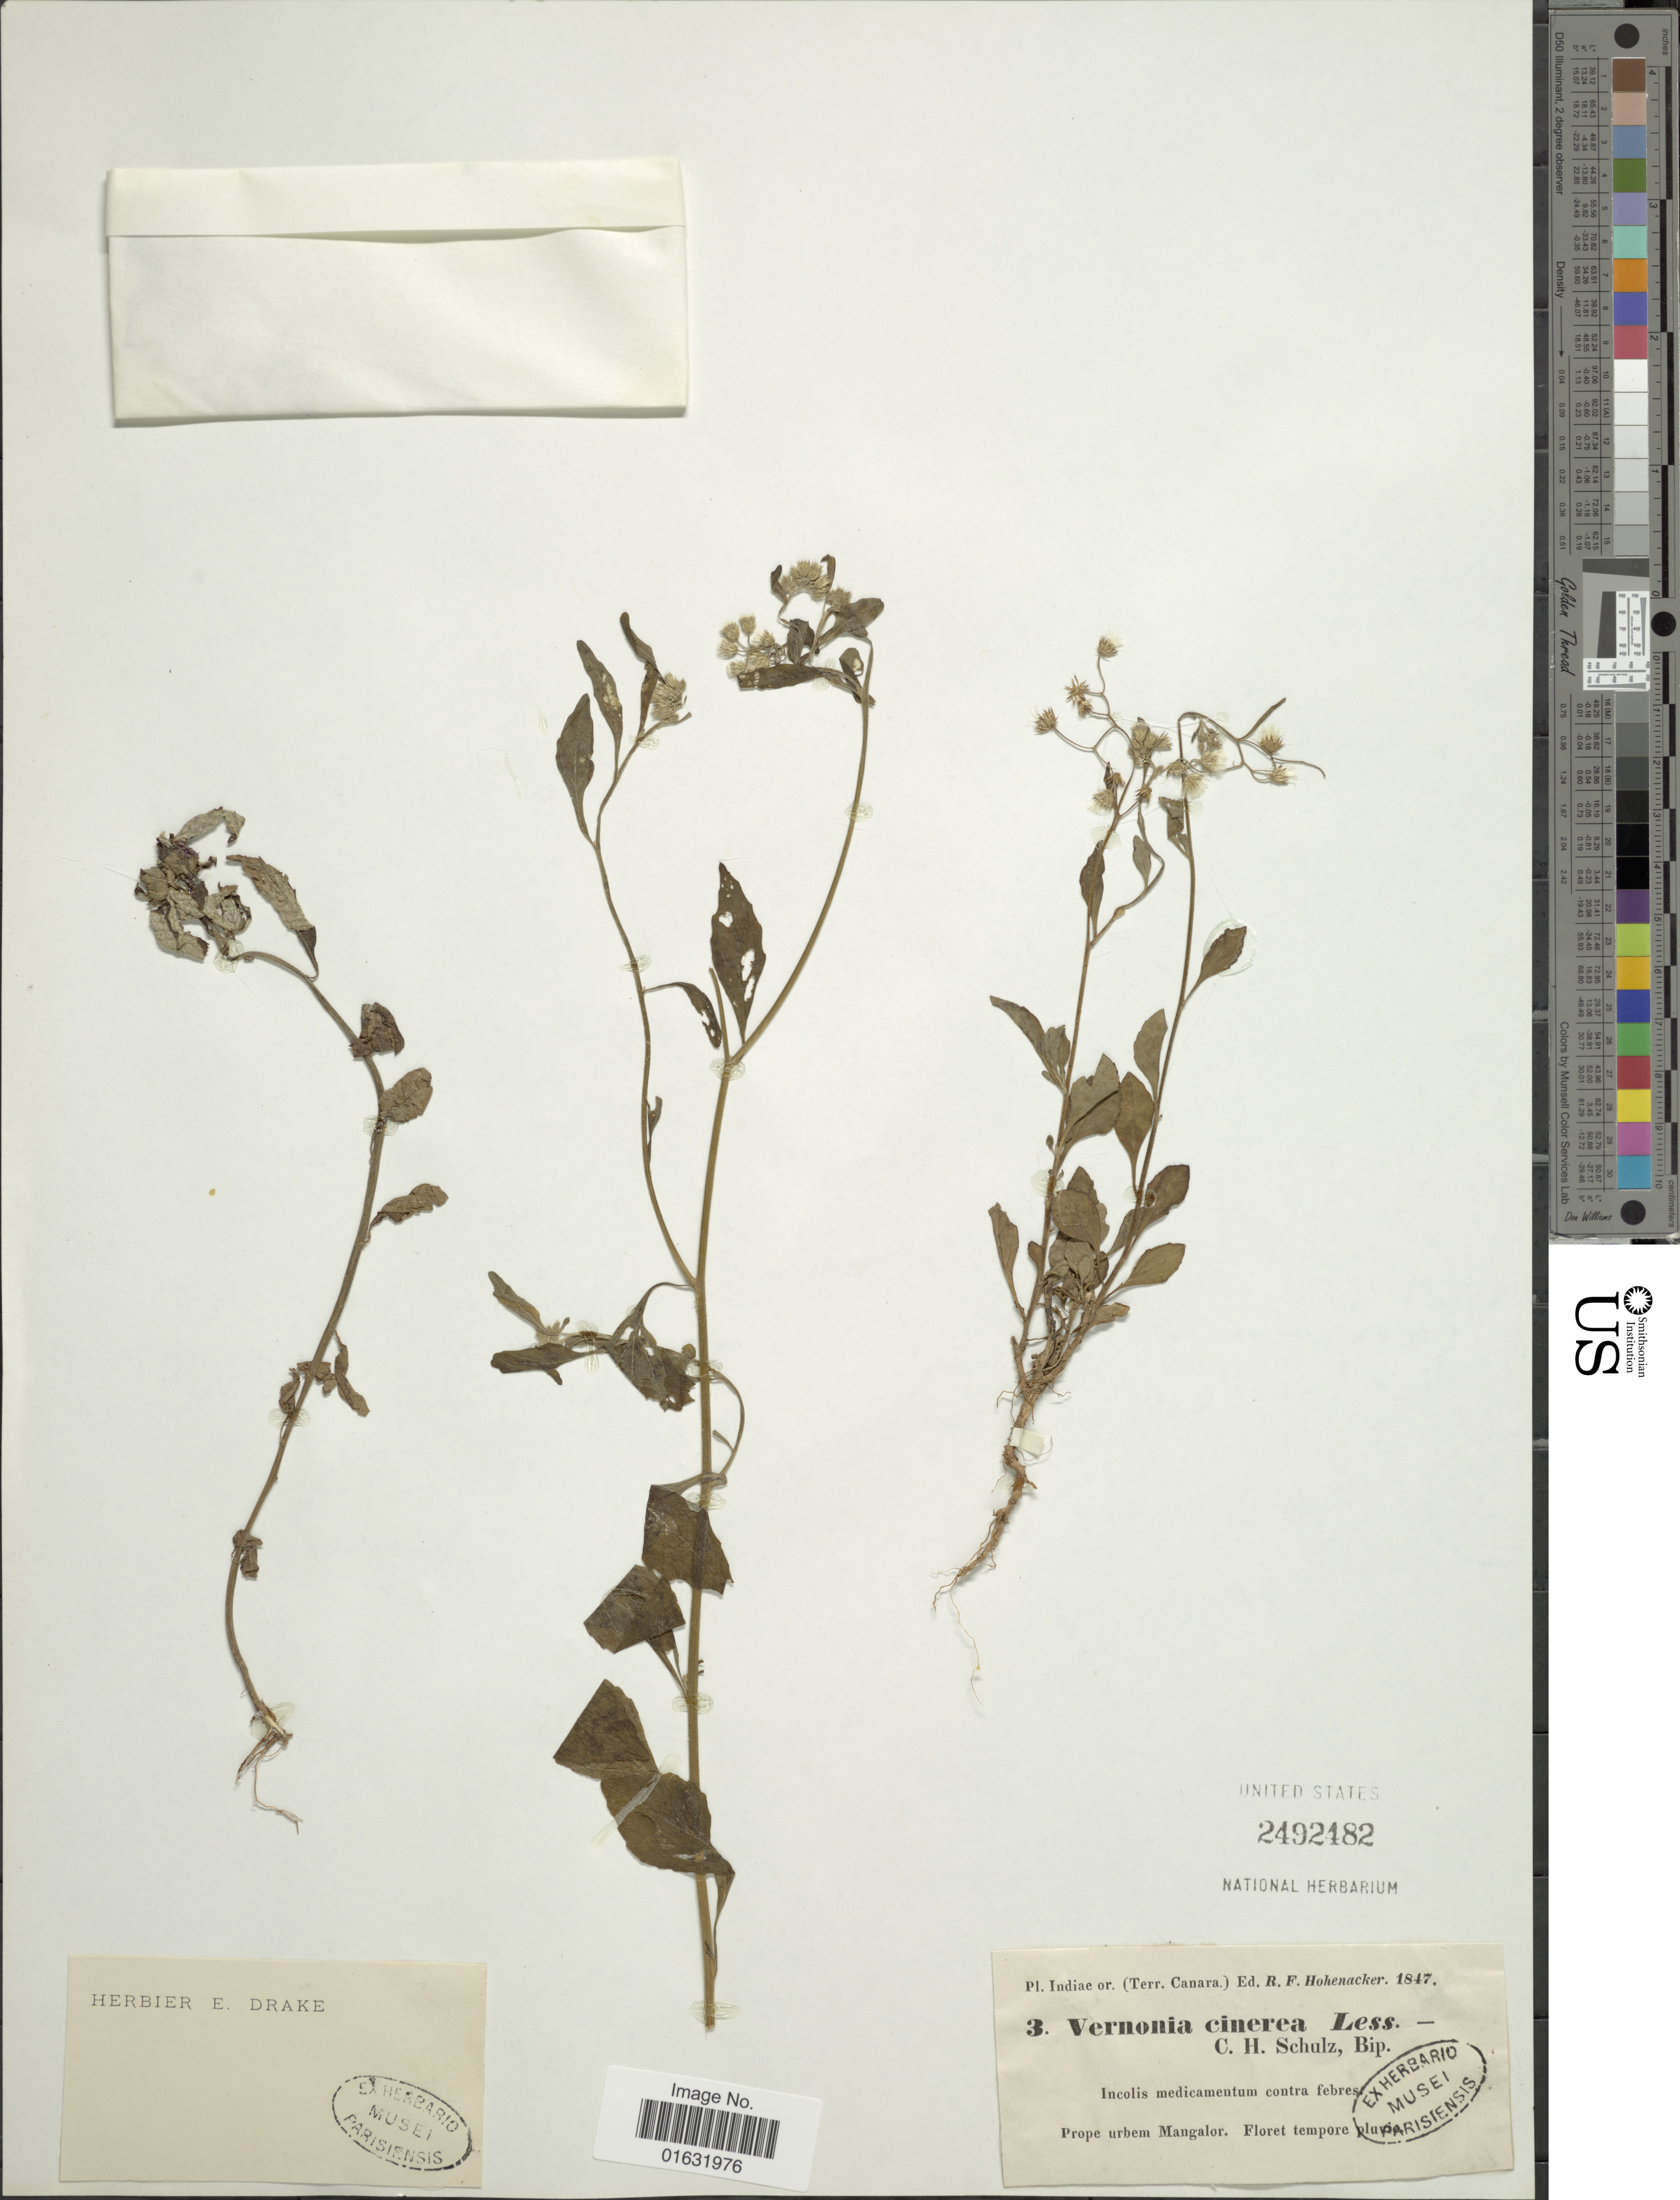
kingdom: Plantae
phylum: Tracheophyta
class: Magnoliopsida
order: Asterales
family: Asteraceae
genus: Cyanthillium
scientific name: Cyanthillium cinereum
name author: (L.) H. Rob.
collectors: R. F. Hohenacker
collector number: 3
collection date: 1847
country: India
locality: India or. (Terr. Canara), Prope urbem Mangalor.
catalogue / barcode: US 2492482